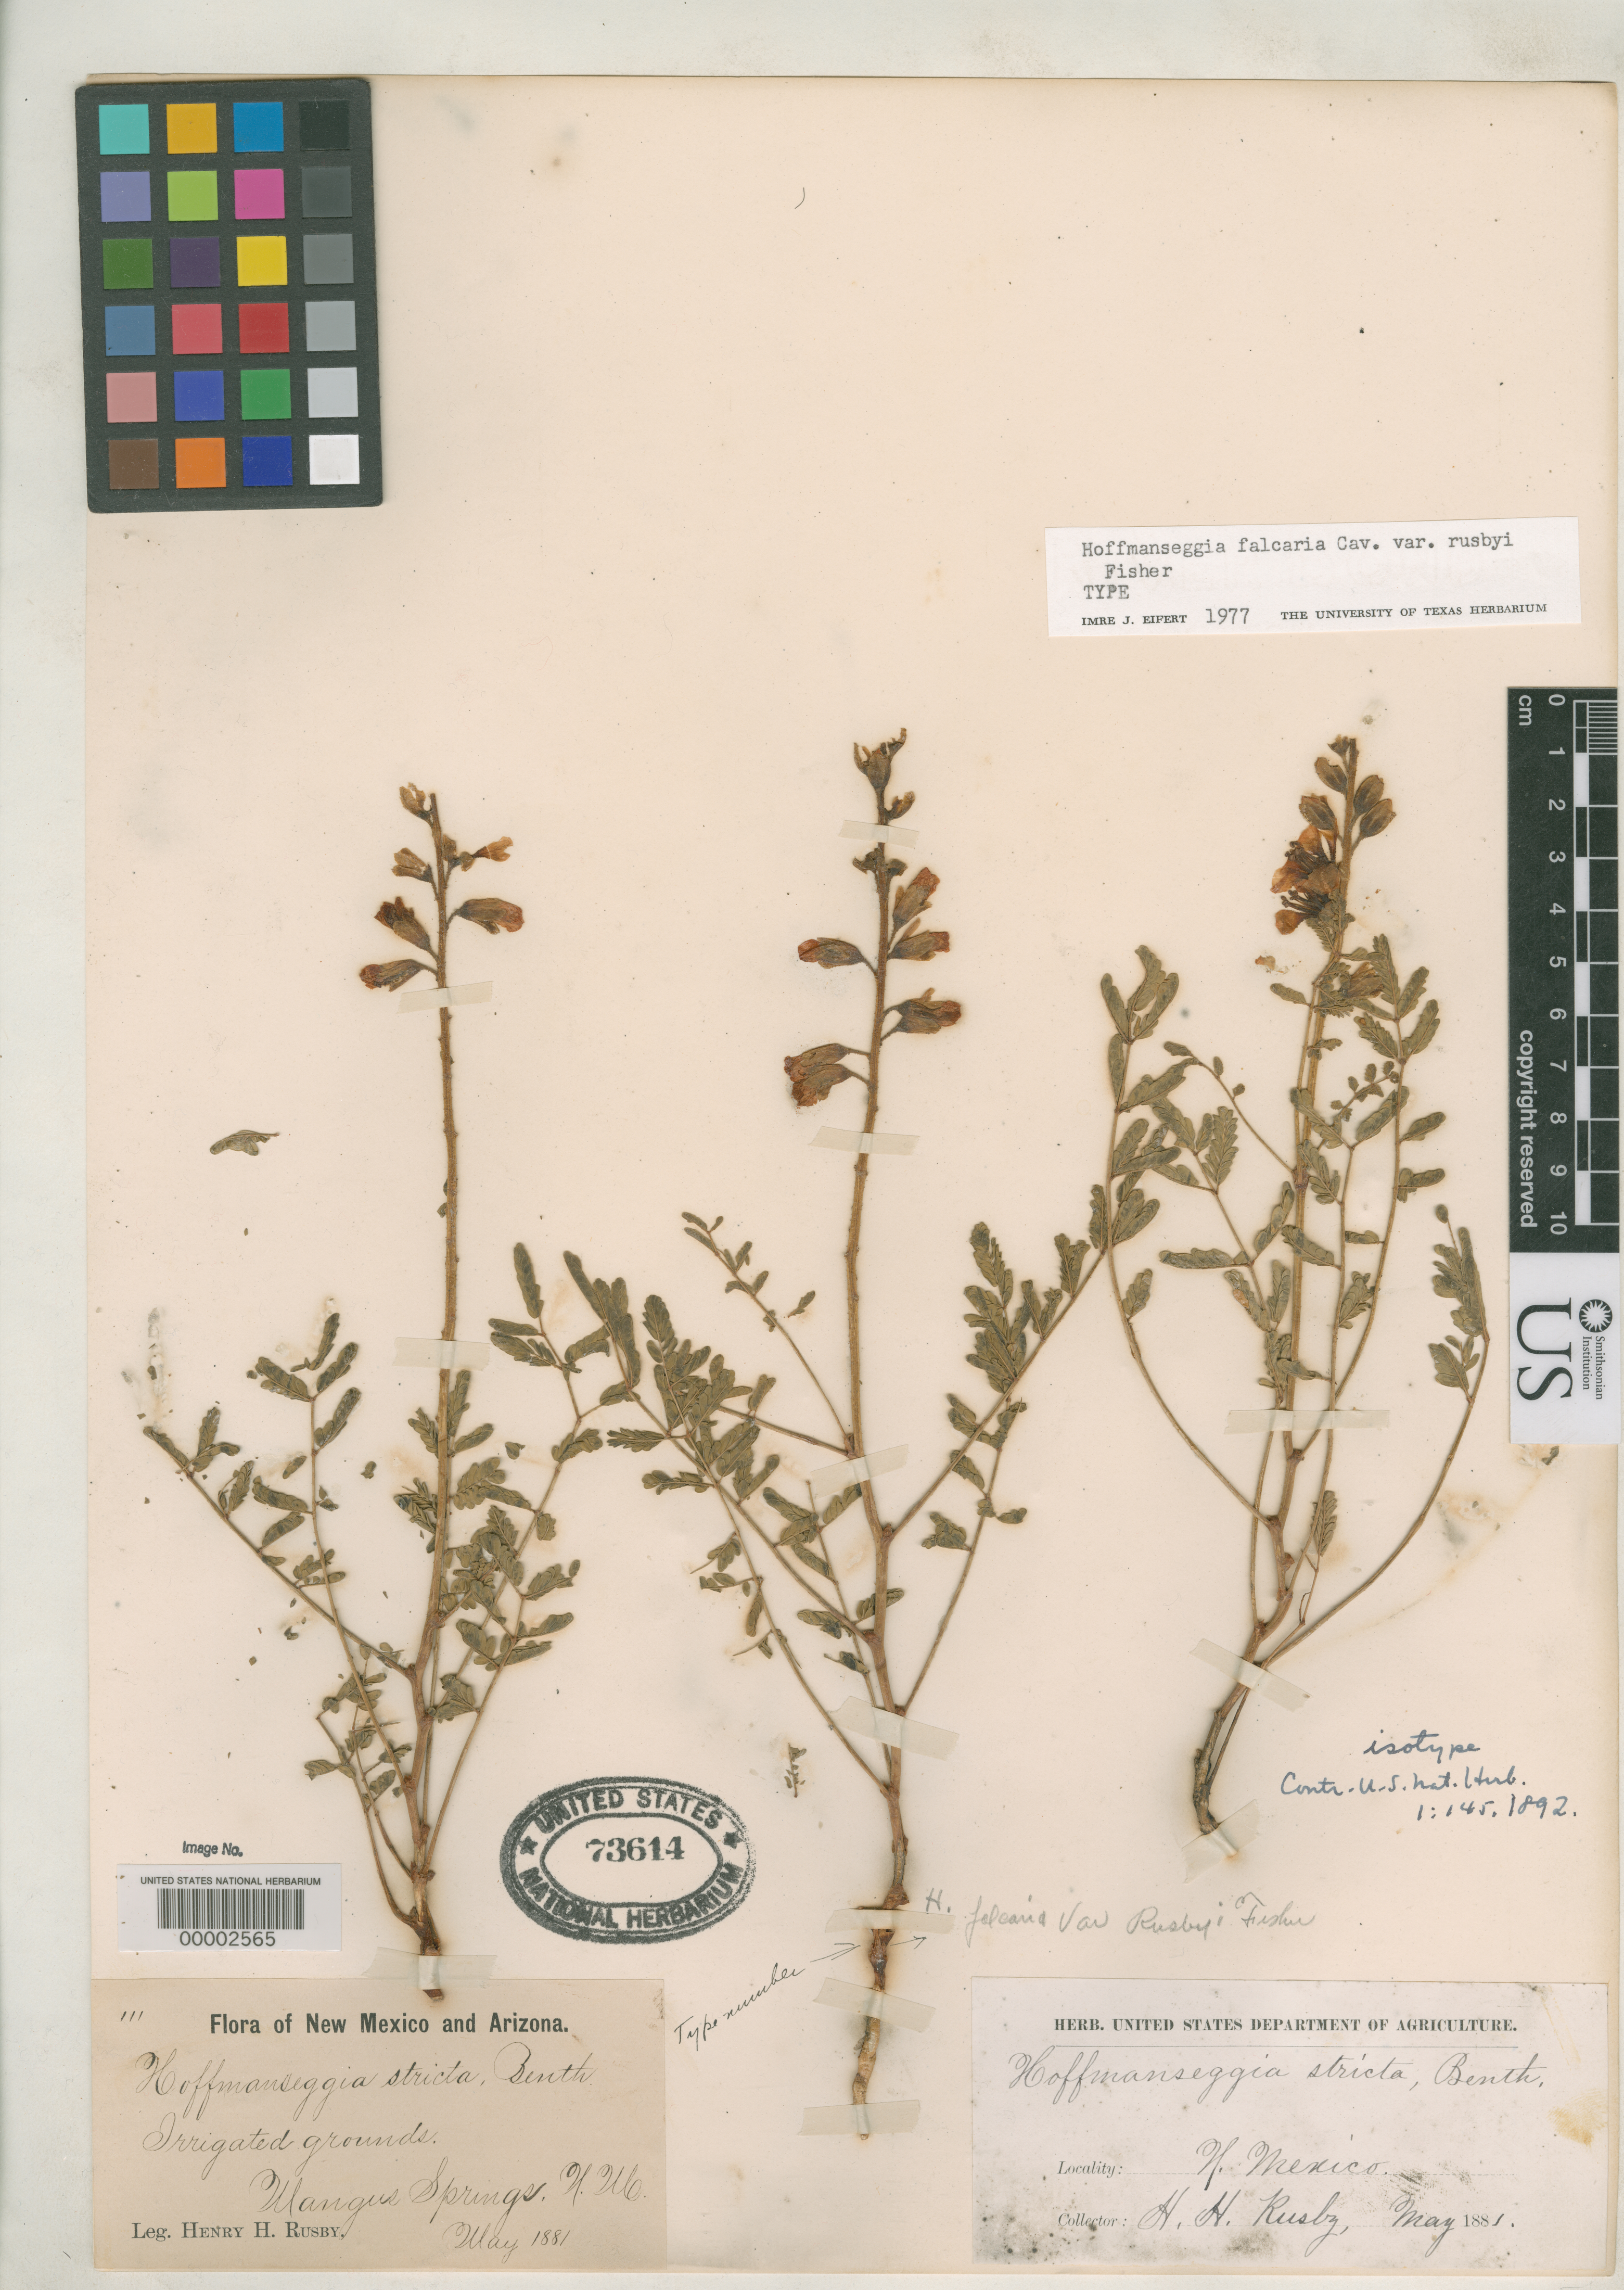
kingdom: Plantae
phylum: Tracheophyta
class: Magnoliopsida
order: Fabales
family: Fabaceae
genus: Hoffmannseggia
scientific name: Hoffmannseggia falcaria var. rusbyi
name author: Fisher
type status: Isolectotype; Type Collection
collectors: H. H. Rusby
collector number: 111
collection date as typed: May 1881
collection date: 1881-05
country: United States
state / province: New Mexico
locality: Mangus Springs.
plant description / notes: Protologue cites one collection but two herbaria ("Herb. J. Donnell-Smith and Missouri Botanical Gardens"). Effectively lectotypified by Simpson (citing "holotype" at NY) but note that one US sheet ex Donn. Sm. herbarium (USNH 942390) is annotated as "Type".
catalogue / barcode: US 73614